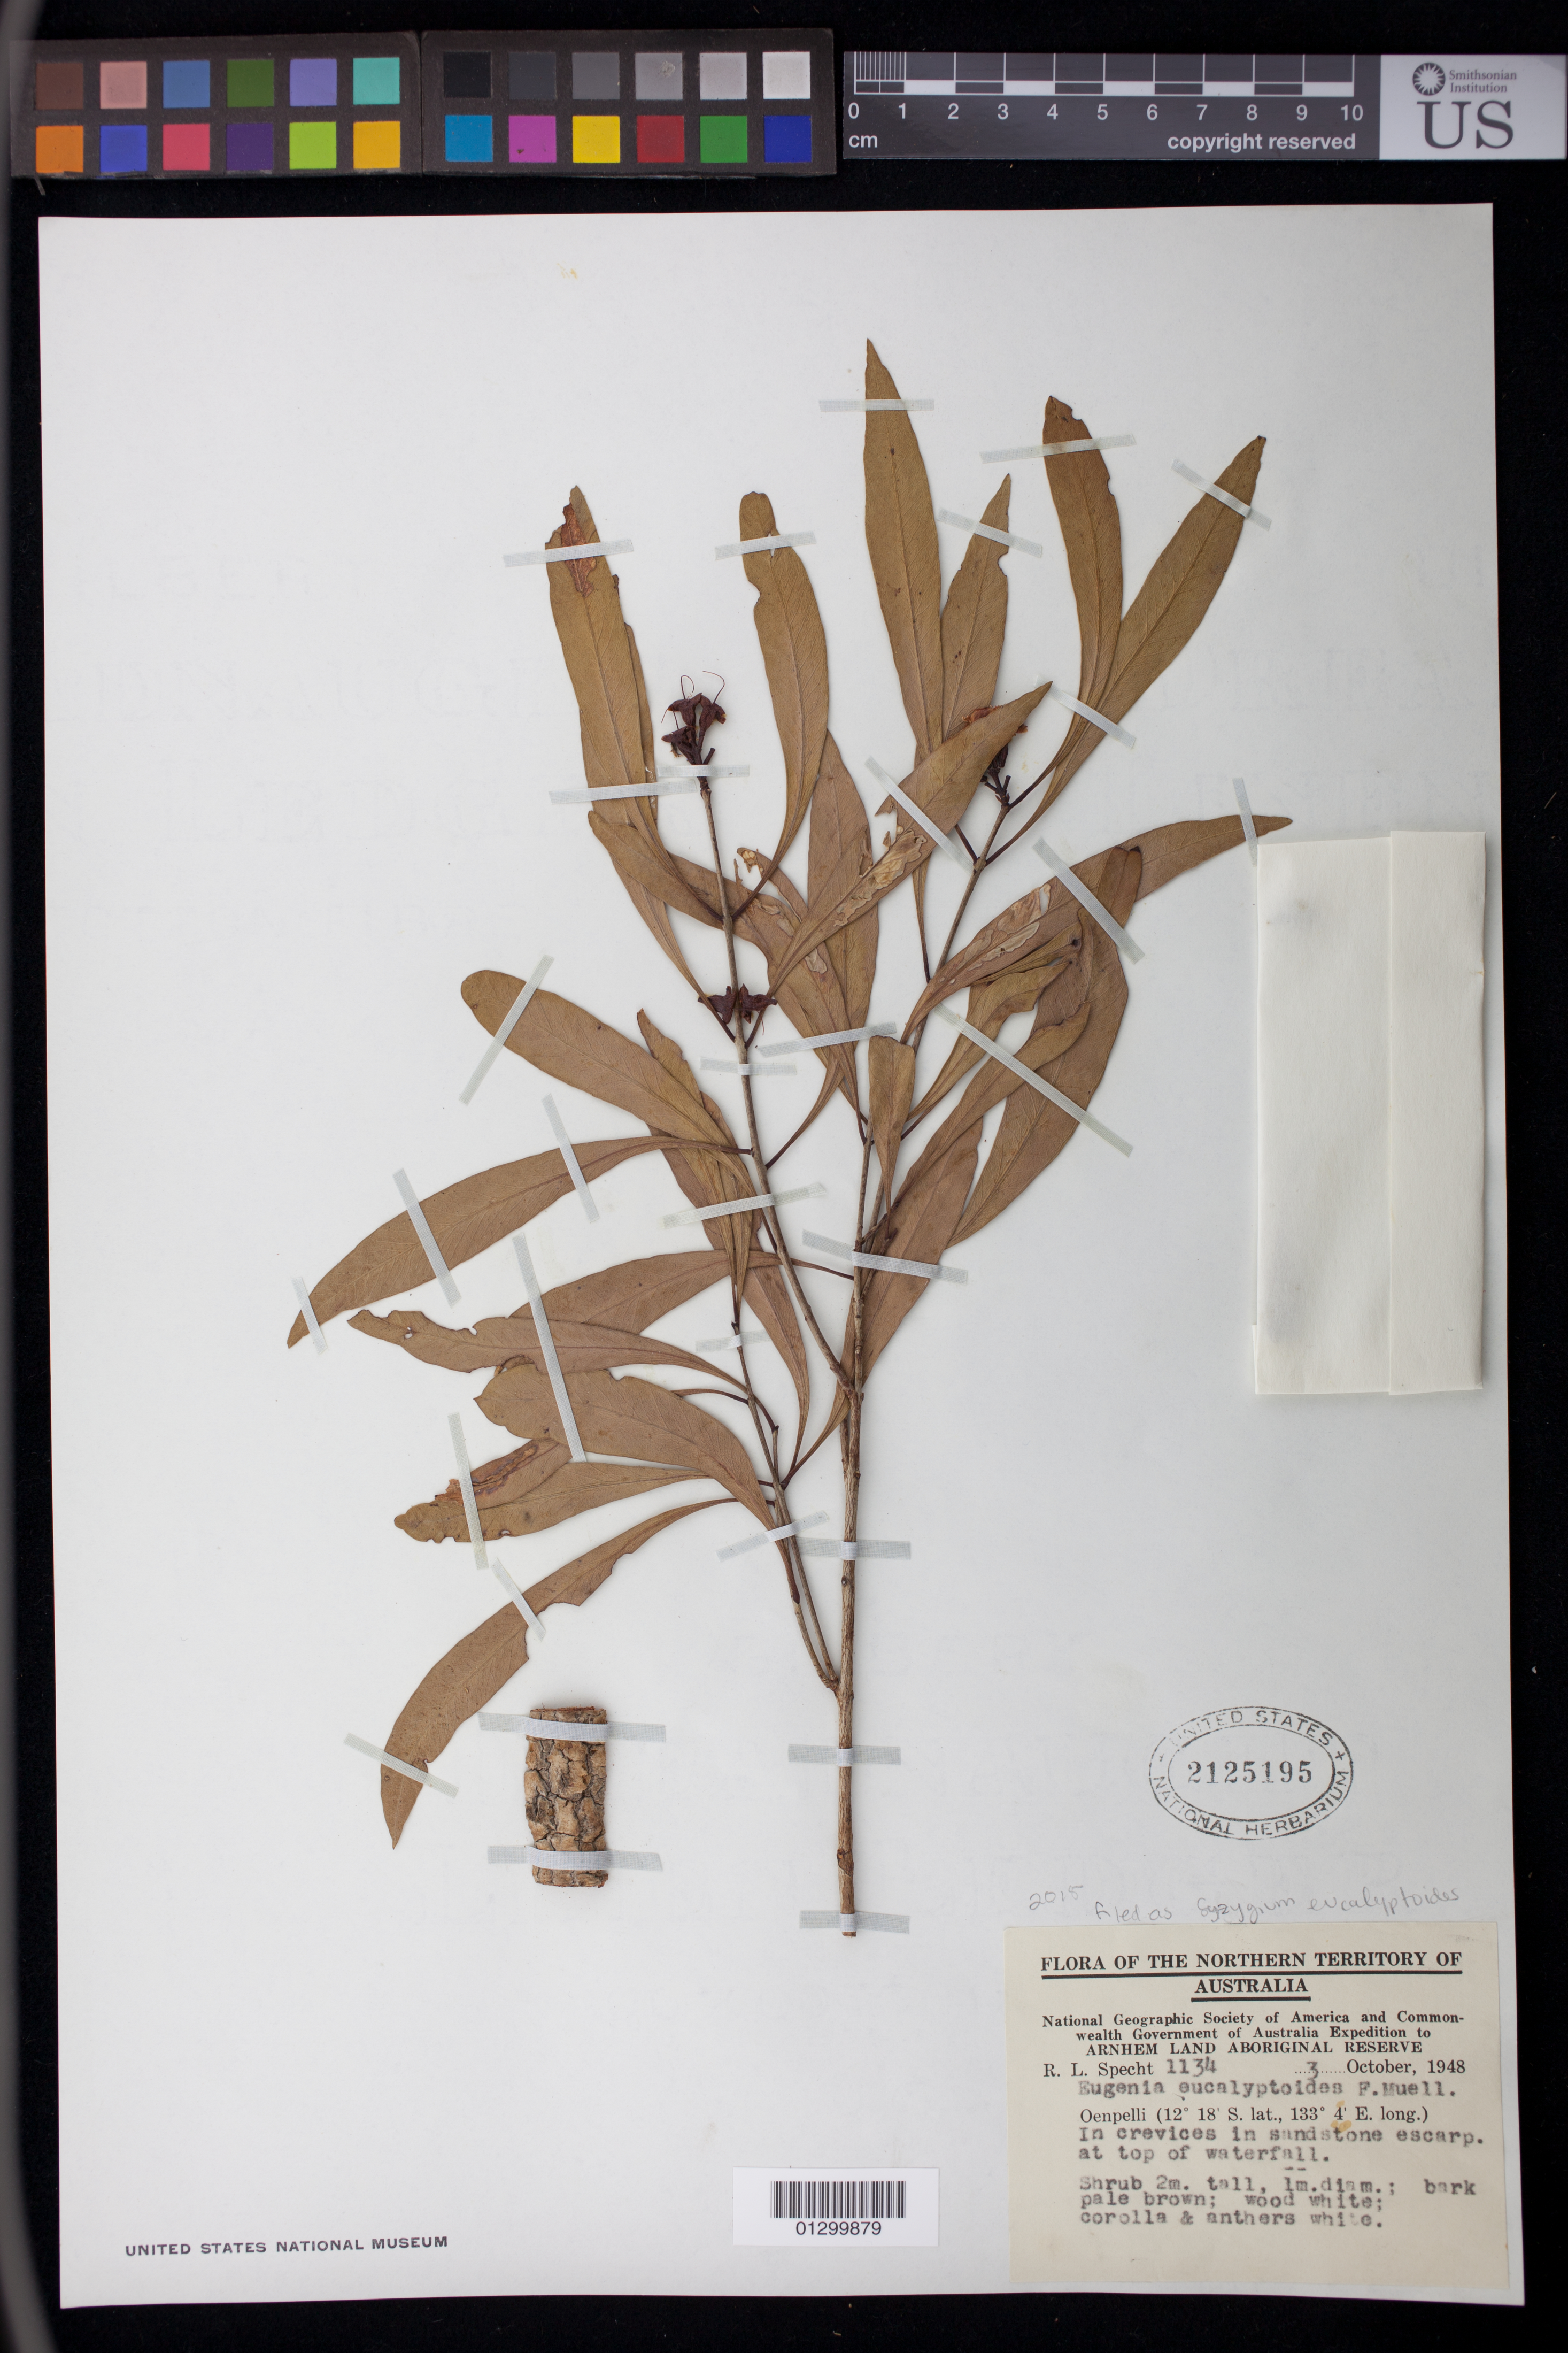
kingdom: Plantae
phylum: Tracheophyta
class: Magnoliopsida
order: Myrtales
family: Myrtaceae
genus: Syzygium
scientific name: Syzygium eucalyptoides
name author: (F. Muell.) B. Hyland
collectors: R. L. Specht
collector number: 1134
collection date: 1948-10-03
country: Australia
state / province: Northern Territory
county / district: West Arnhem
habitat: In crevices in sandstone escarp. at top of waterfall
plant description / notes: Shrub 2 m. tall, 1 m. diam; bark pale brown; wood white; corolla and anthers white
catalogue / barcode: US 2125195